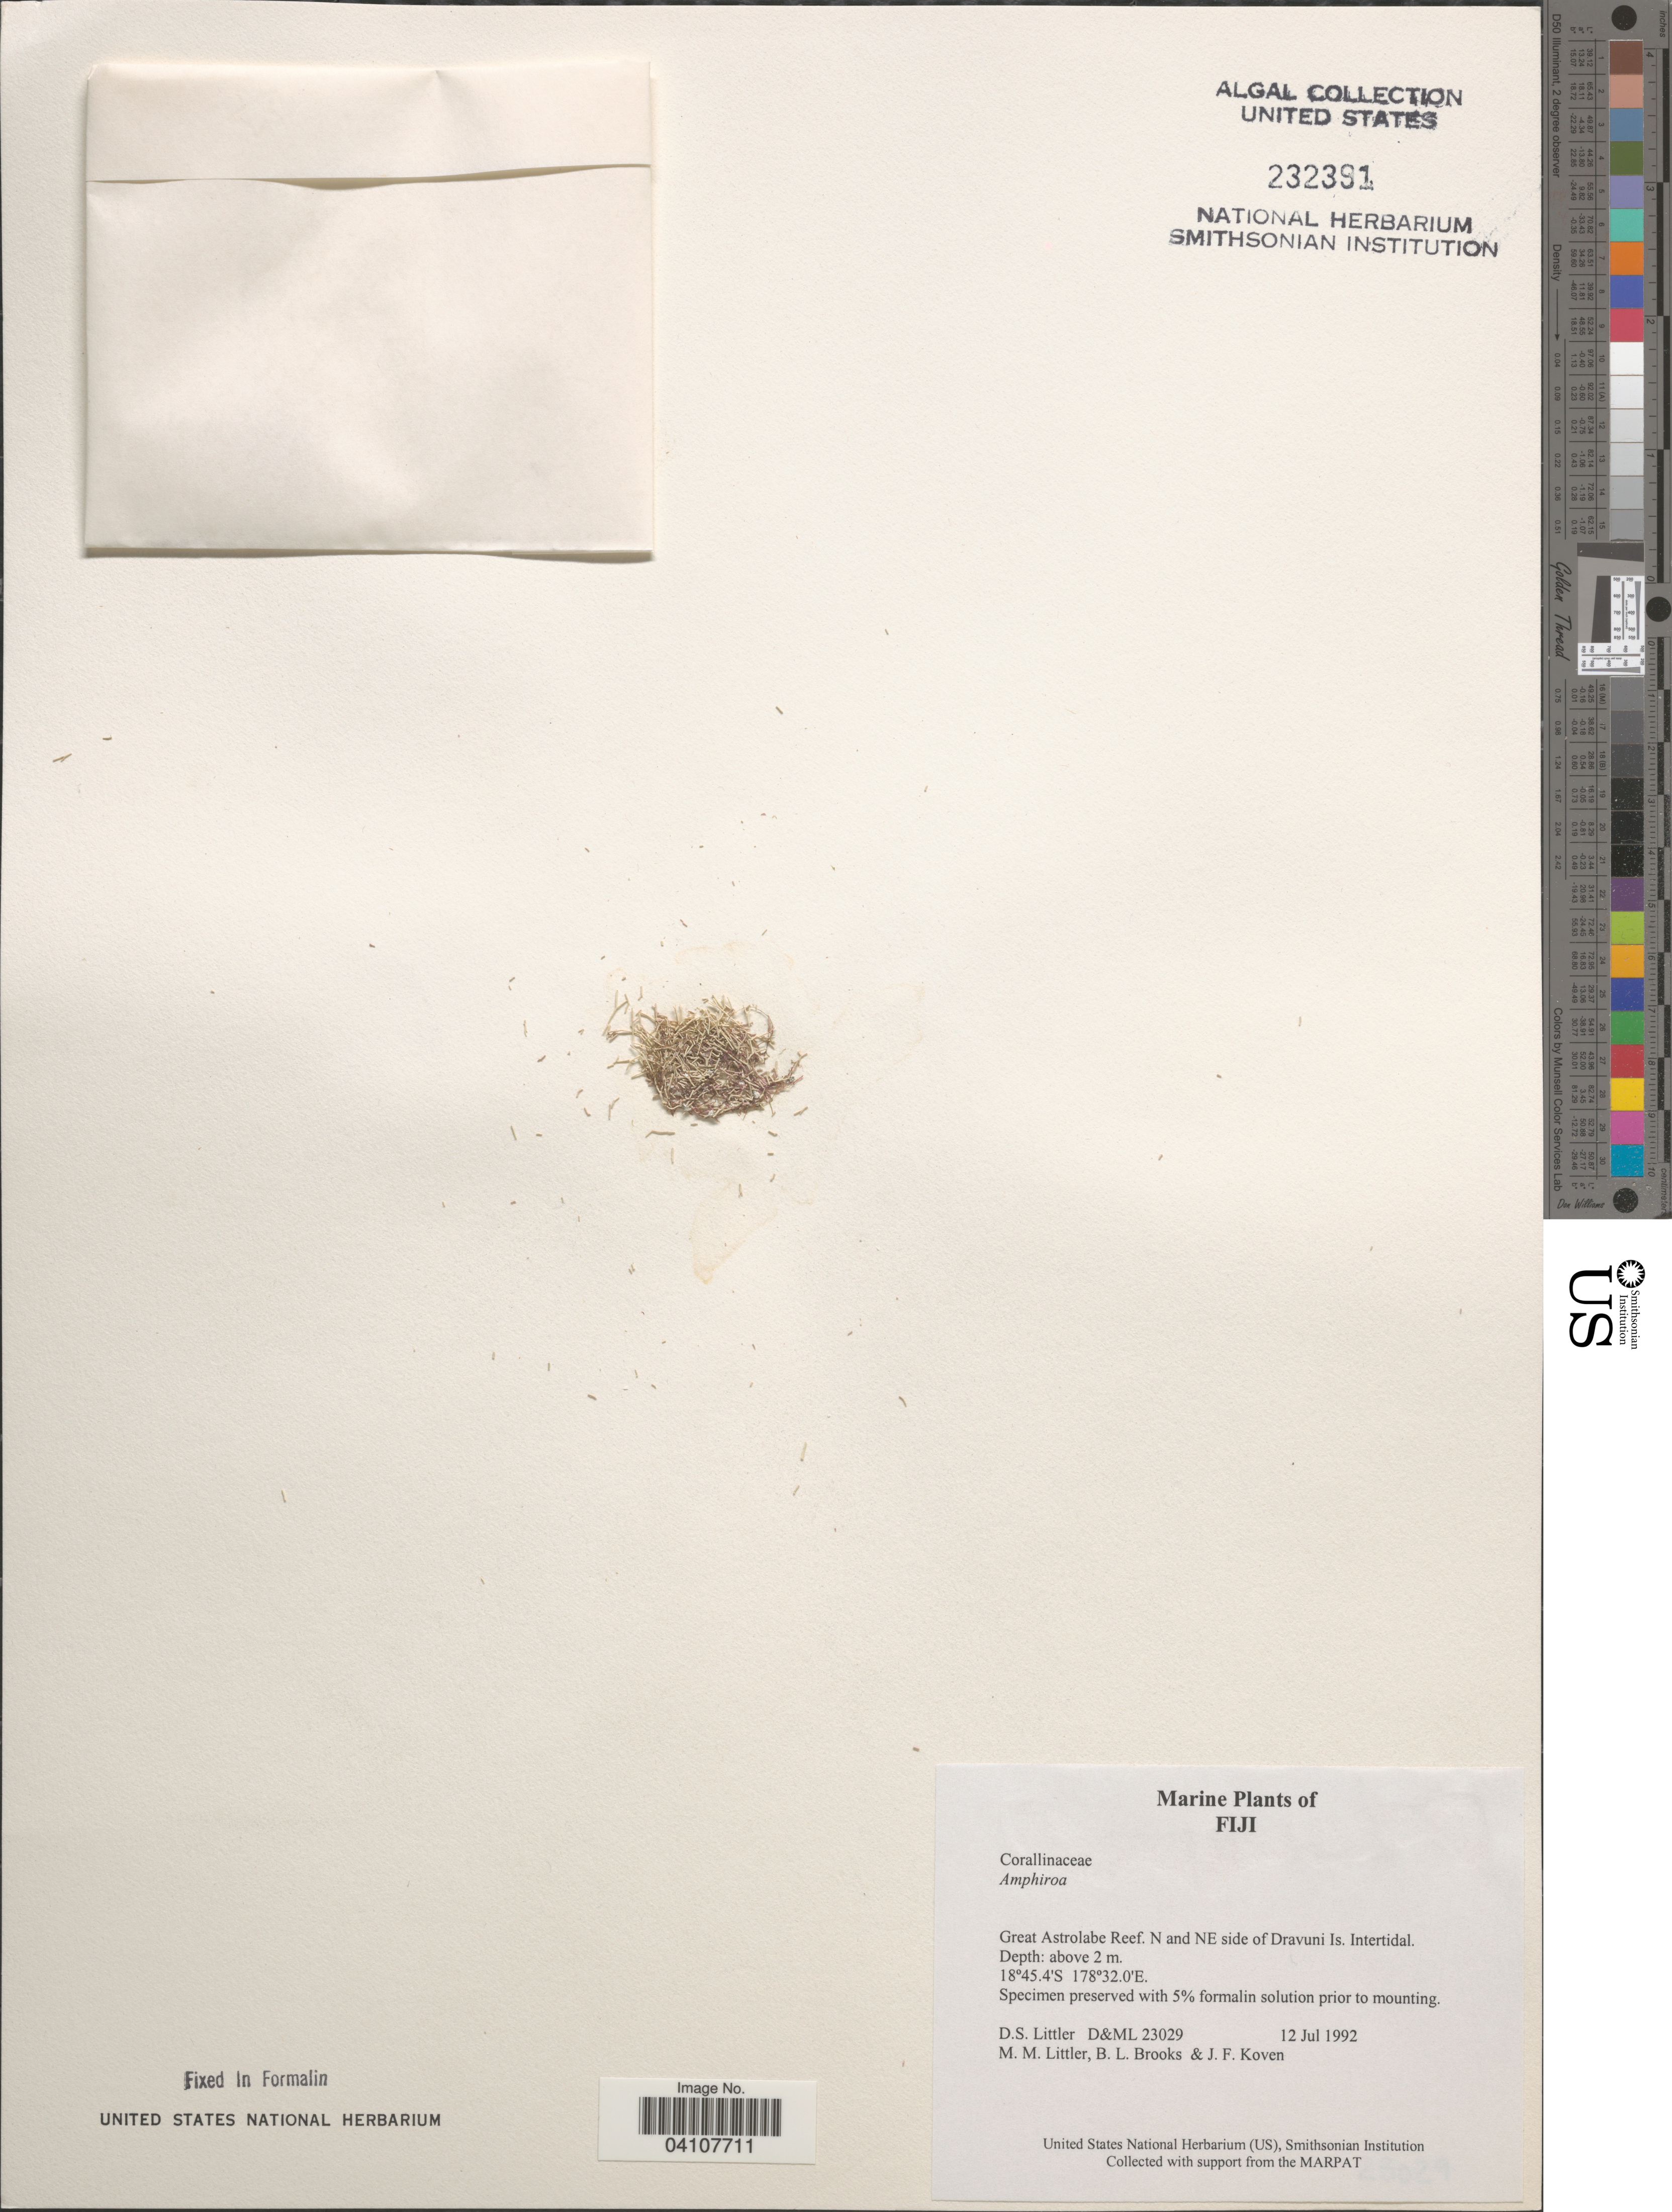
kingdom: Plantae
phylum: Rhodophyta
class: Florideophyceae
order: Corallinales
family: Lithophyllaceae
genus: Amphiroa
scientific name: Amphiroa sp.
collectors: D. S. Littler, B. Brooks & J. Koven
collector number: D&ML23029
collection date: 1992-07-12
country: Fiji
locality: Great Astrolabe Reef. N and NE side of Dravuni Is. Intertidal.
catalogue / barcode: US 232391